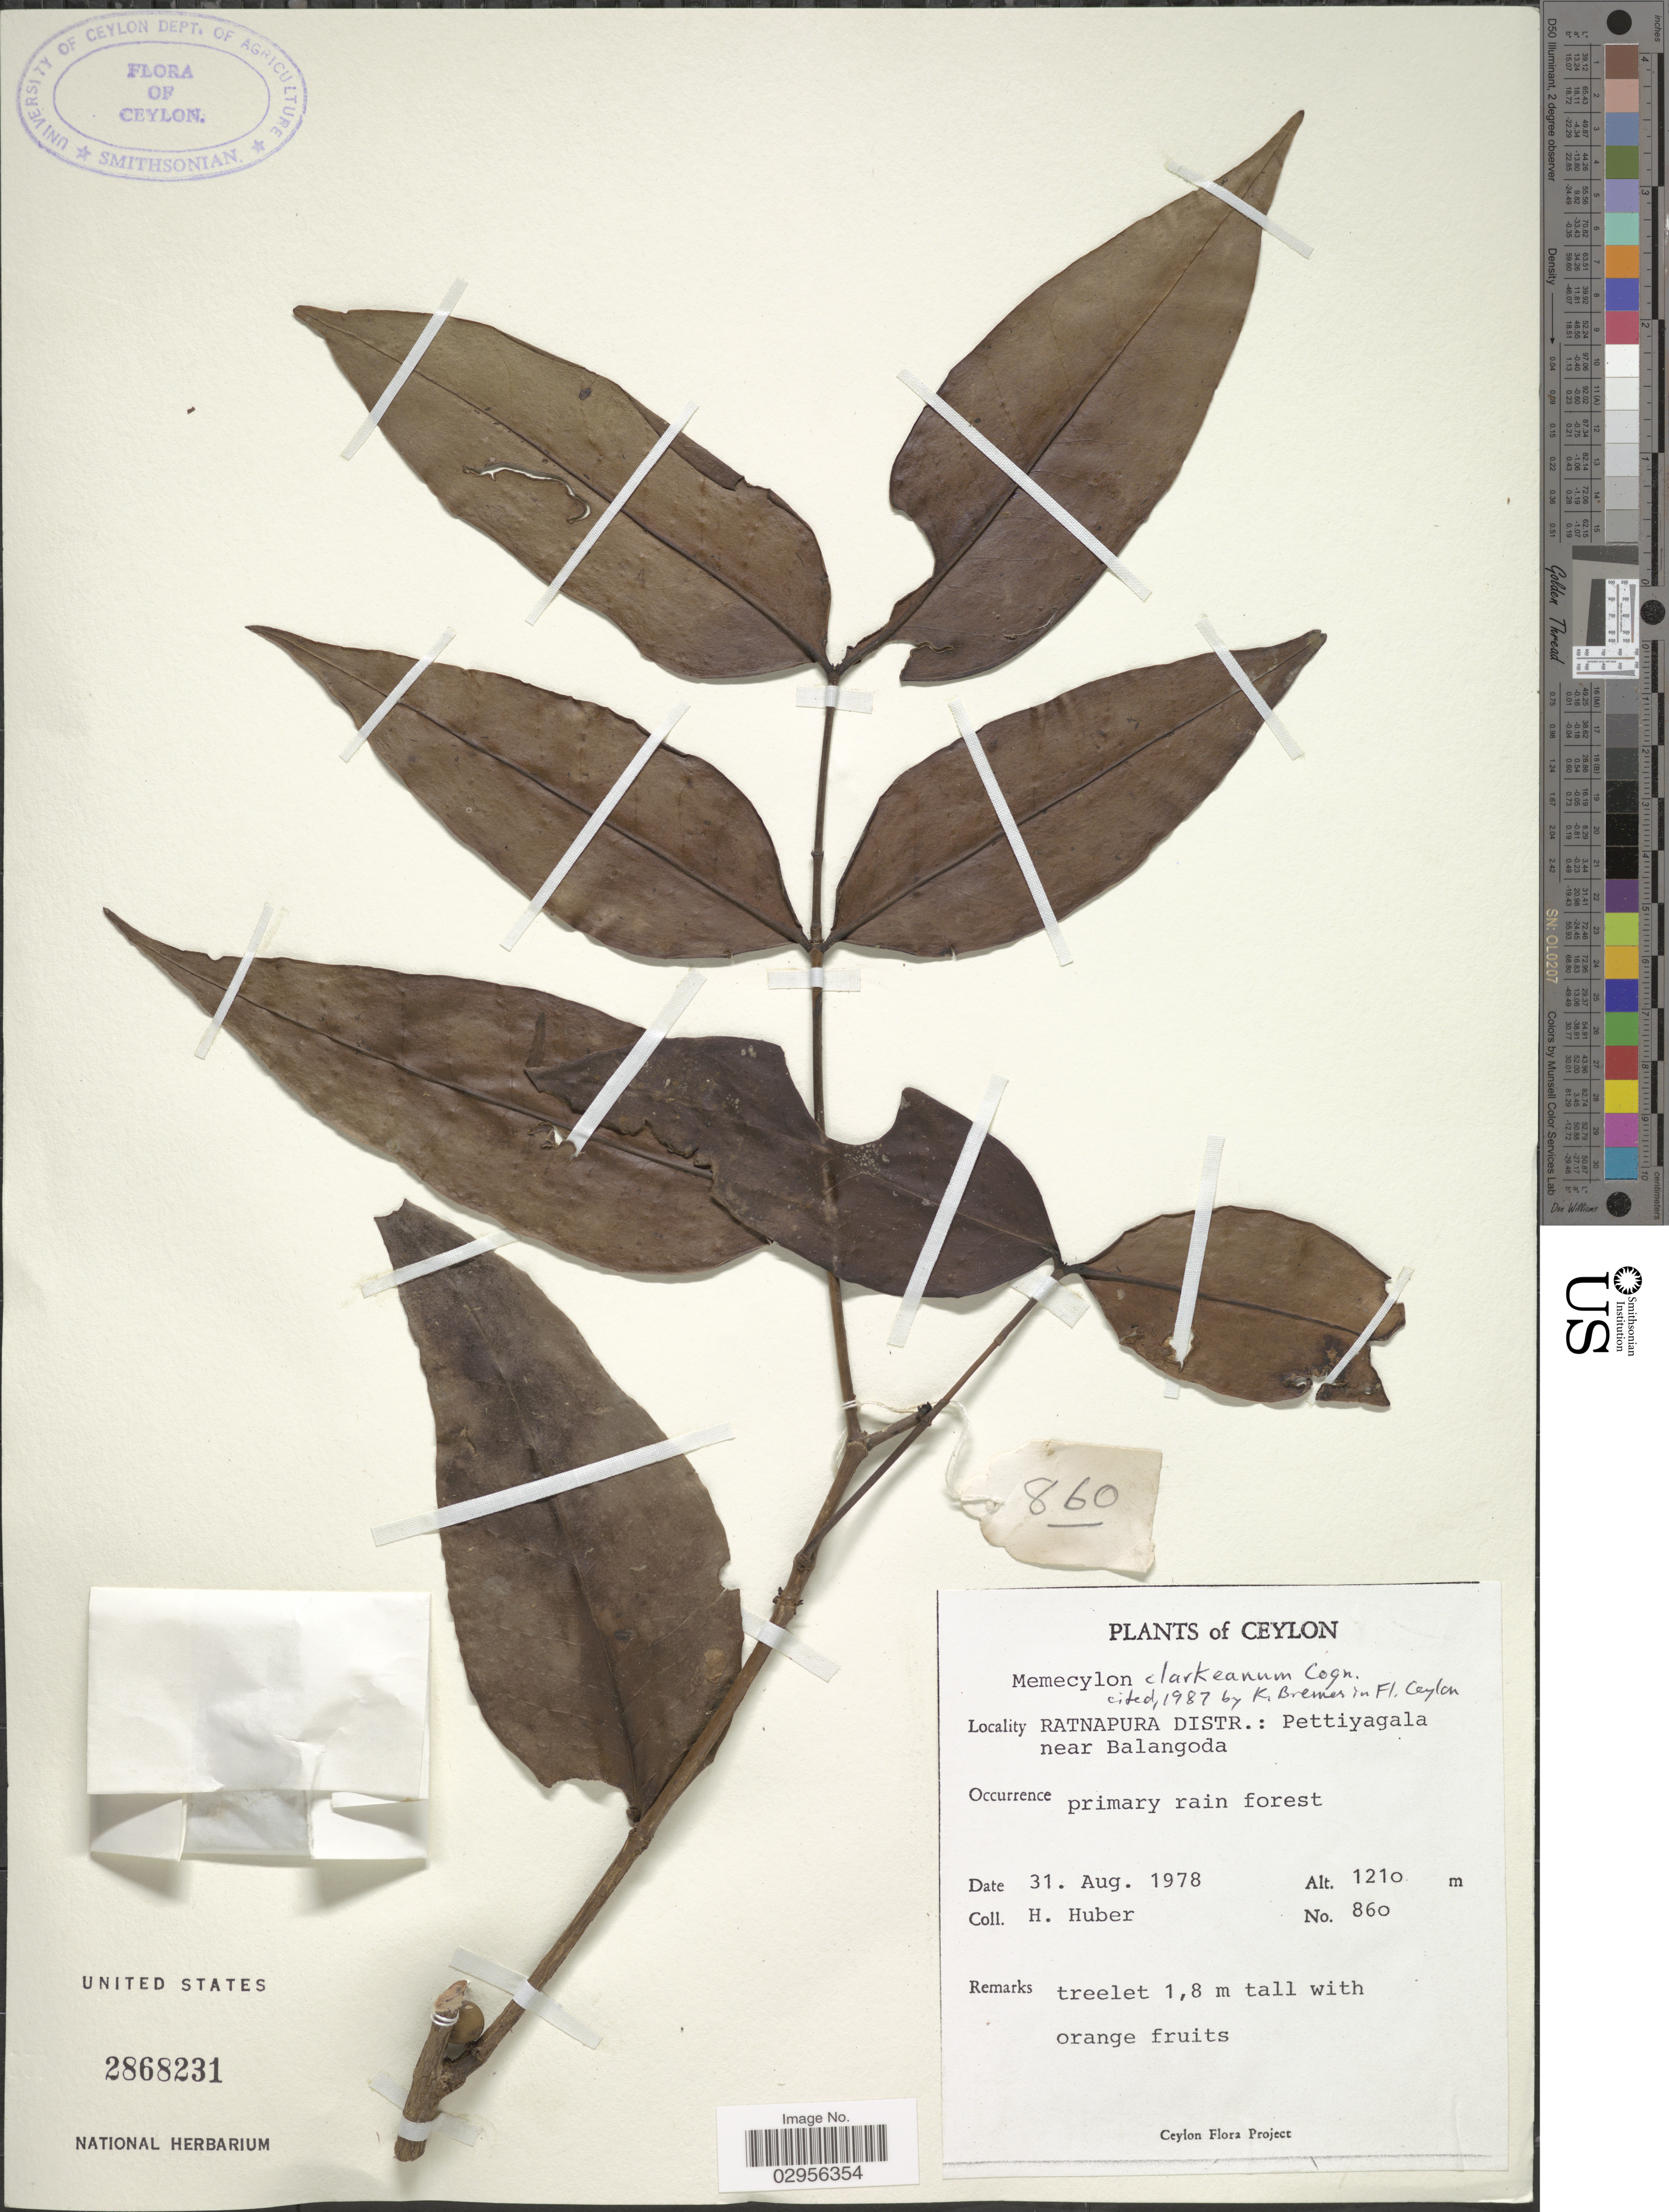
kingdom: Plantae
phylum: Tracheophyta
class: Magnoliopsida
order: Myrtales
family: Melastomataceae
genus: Memecylon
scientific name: Memecylon clarkeanum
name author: Cogn.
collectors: H. Huber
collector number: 860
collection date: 1978-08-31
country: Sri Lanka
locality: Ceylon. Ratnapura Distr.: Pettiyagala near Balangoda.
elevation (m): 1210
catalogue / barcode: US 2868231